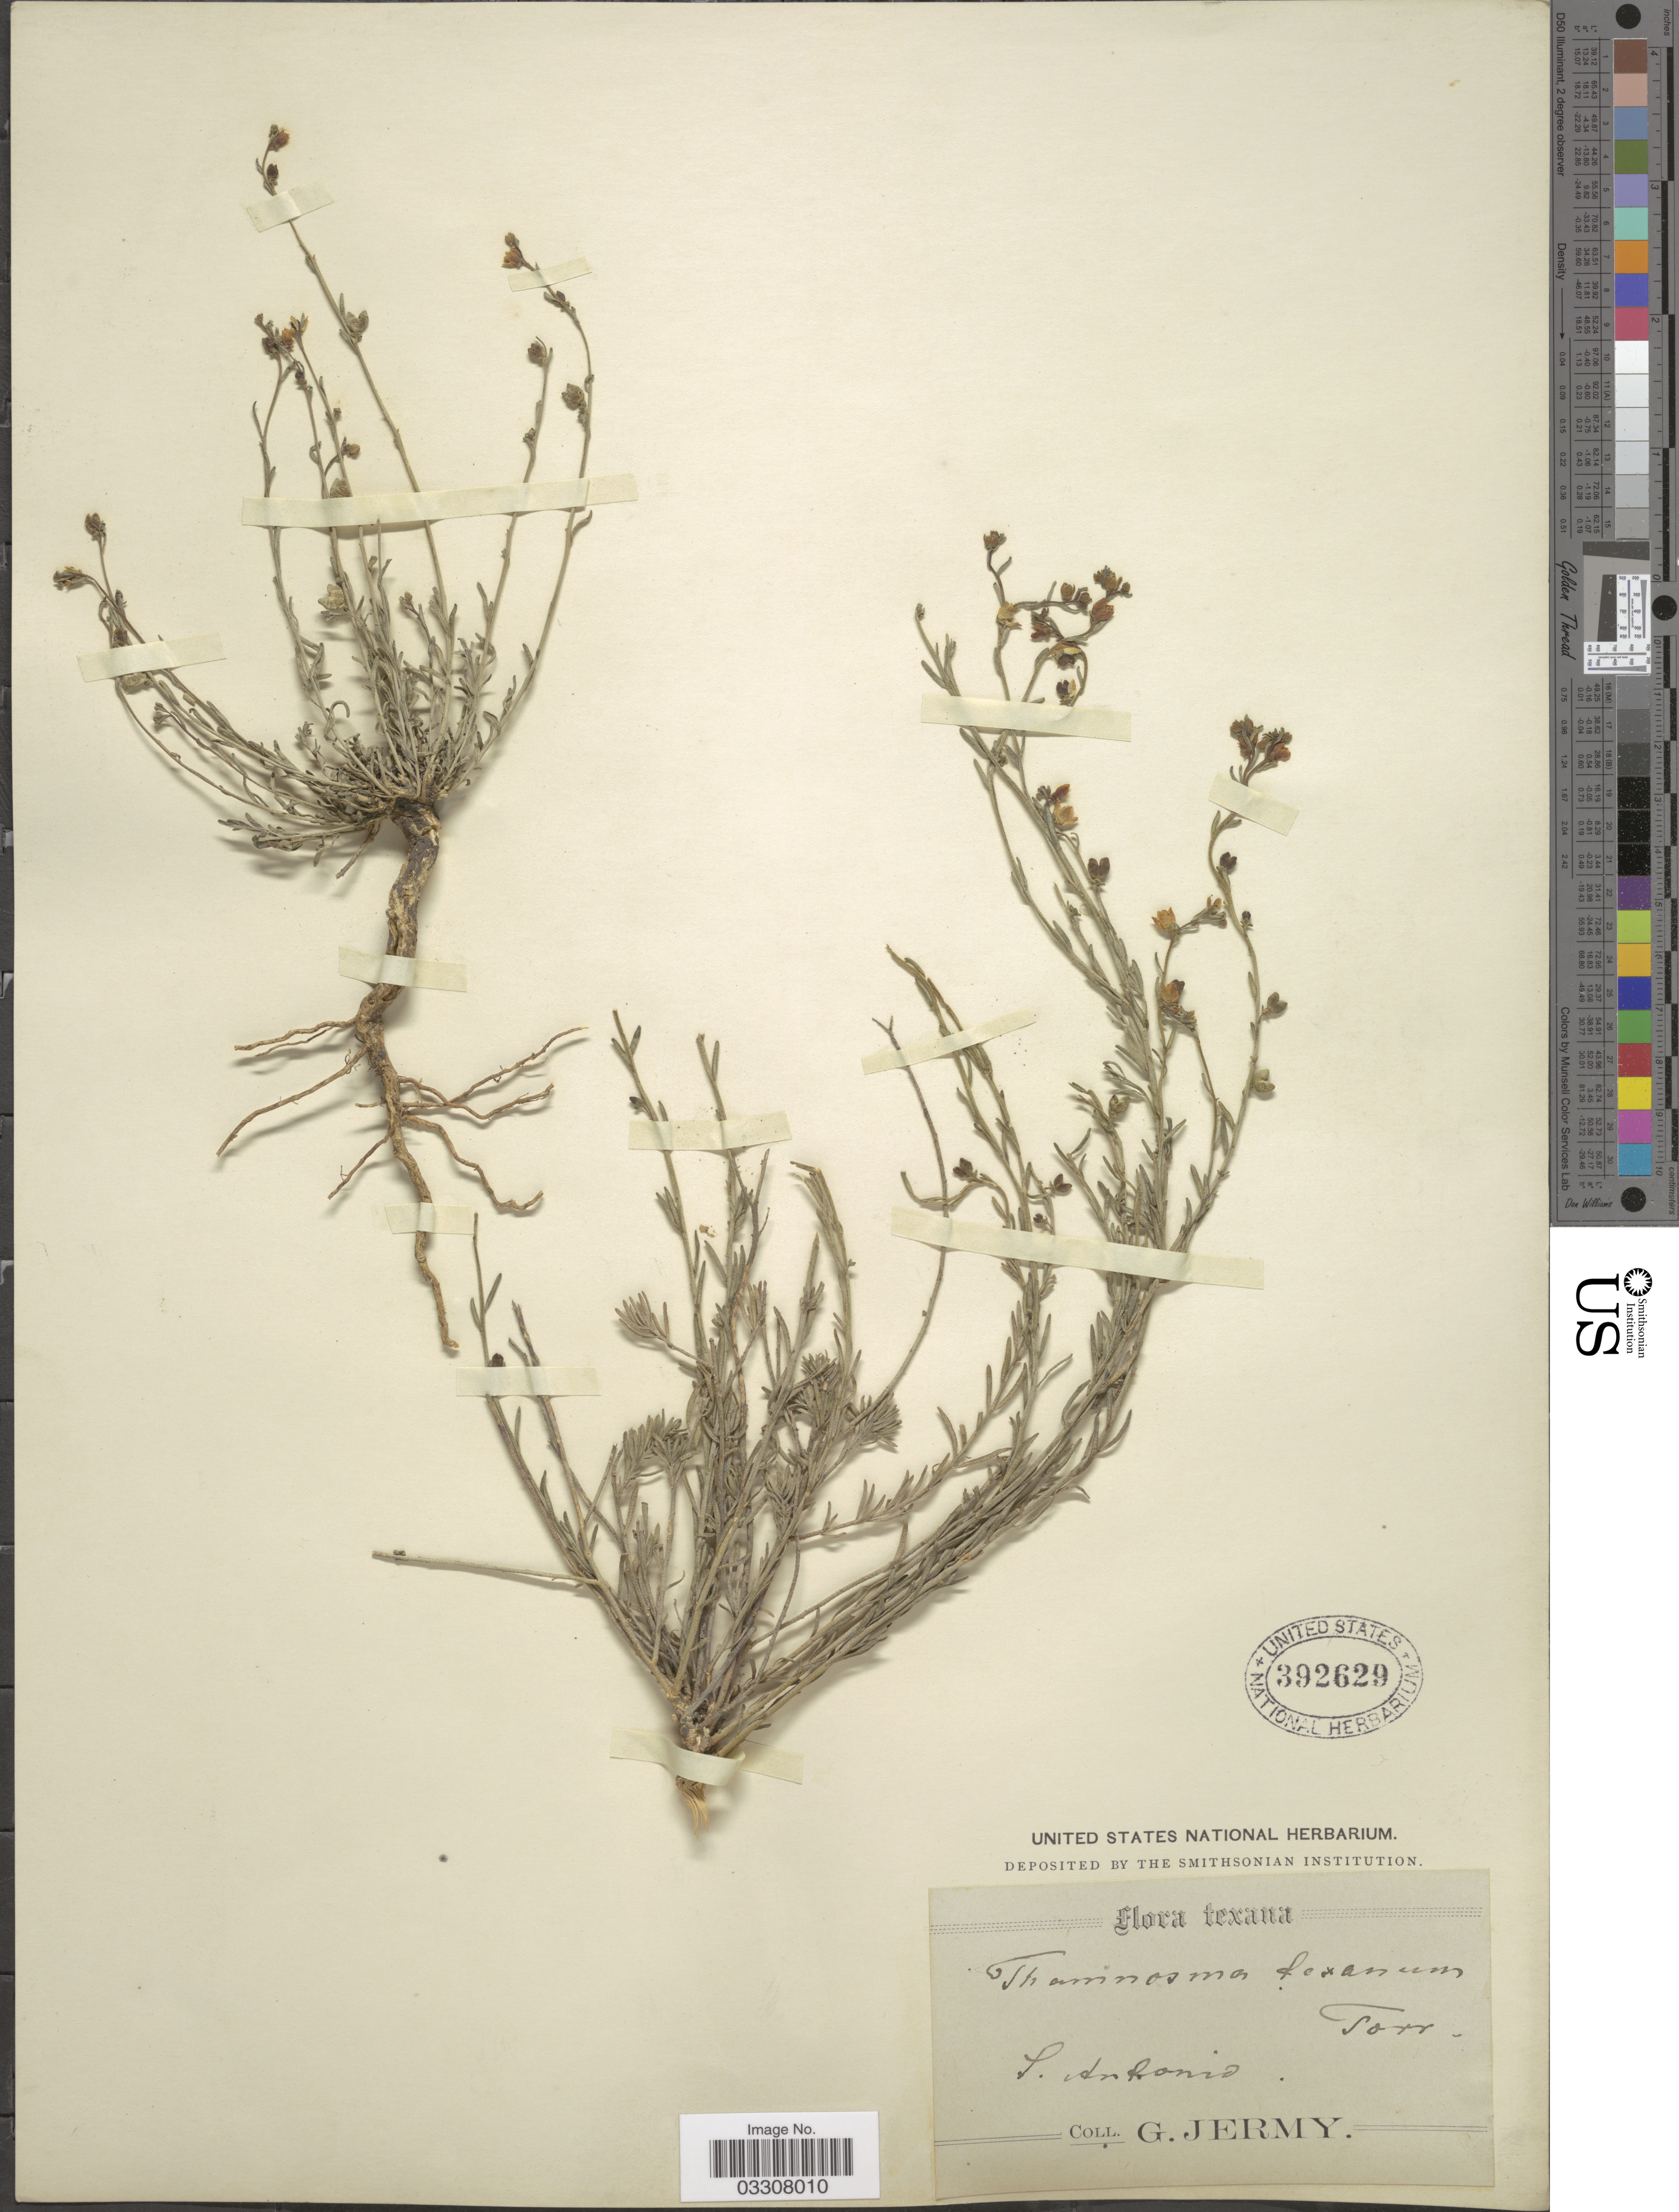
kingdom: Plantae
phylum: Tracheophyta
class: Magnoliopsida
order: Sapindales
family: Rutaceae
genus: Thamnosma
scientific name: Thamnosma texana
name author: (A. Gray) Torr.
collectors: G. Jermy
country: United States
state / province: Texas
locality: S. Antonio.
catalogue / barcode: US 392629